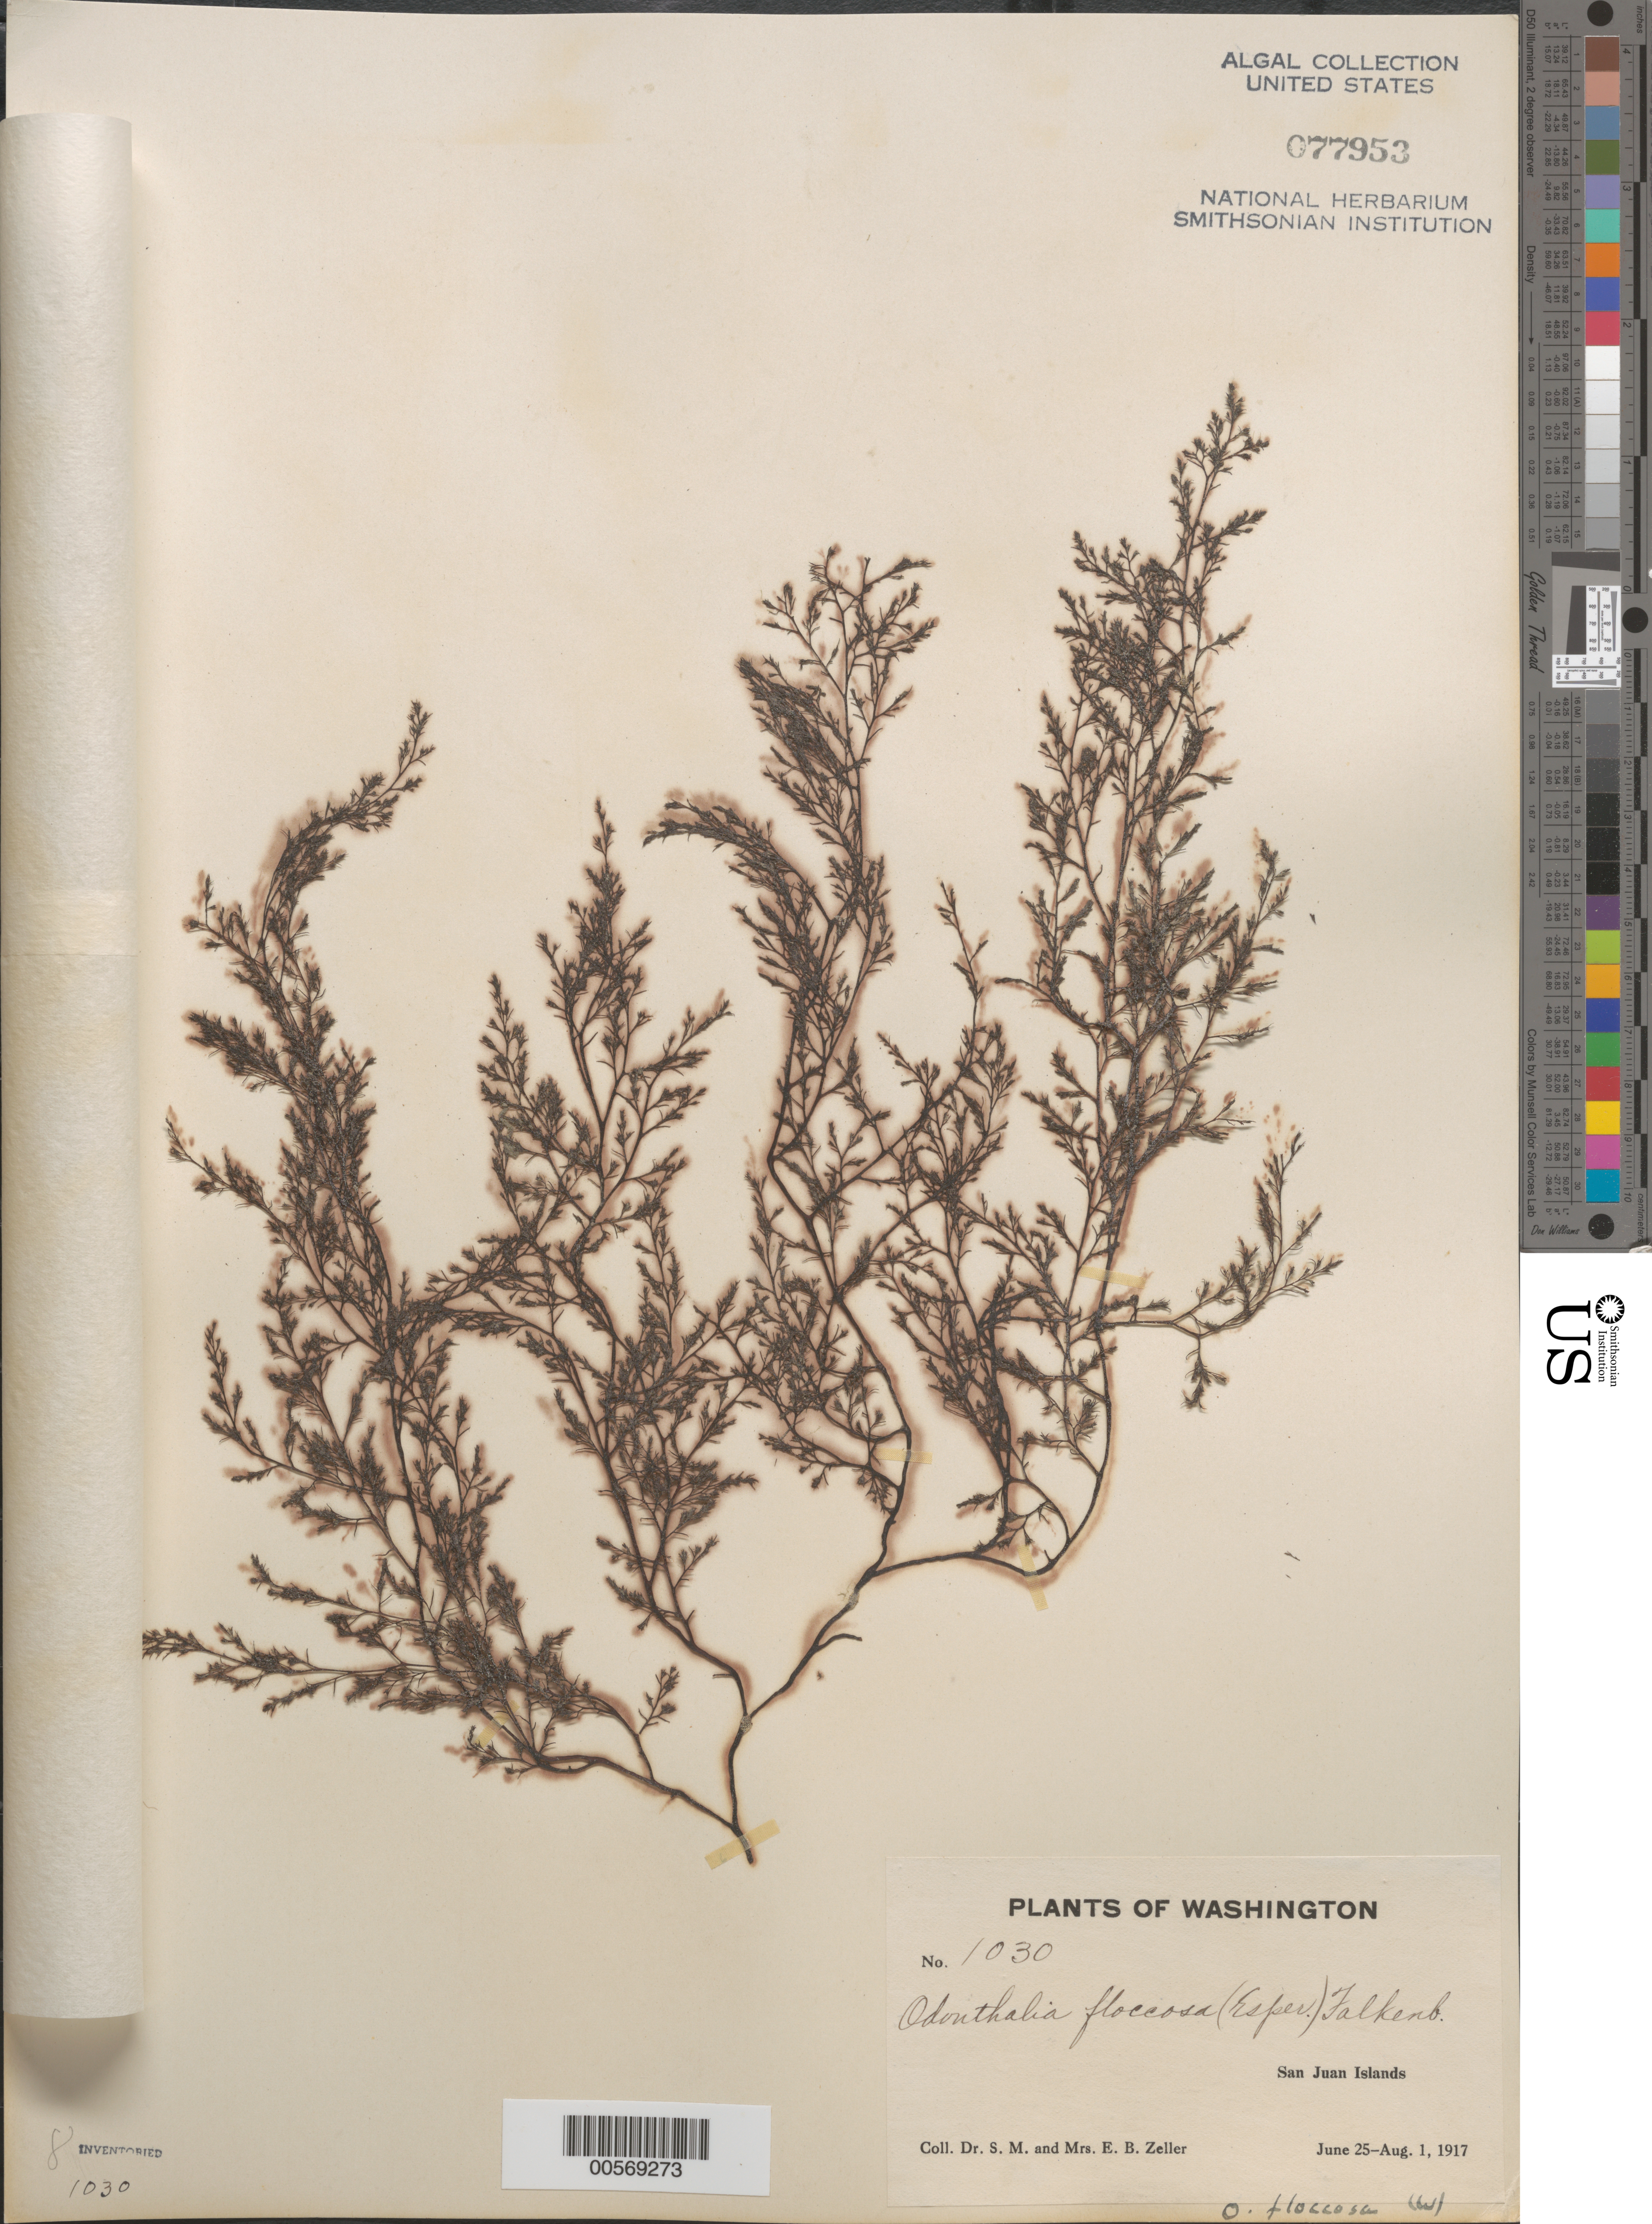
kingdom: Plantae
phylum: Rhodophyta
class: Florideophyceae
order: Ceramiales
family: Rhodomelaceae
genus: Odonthalia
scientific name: Odonthalia floccosa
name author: (Esper) Falkenb.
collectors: S. Zeller & E. Zeller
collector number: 1030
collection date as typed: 25 Jun 1917 to 01 Aug 1917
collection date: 1917-06-25/1917-08-01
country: United States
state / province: Washington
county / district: San Juan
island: San Juan Islands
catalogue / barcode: US 77953